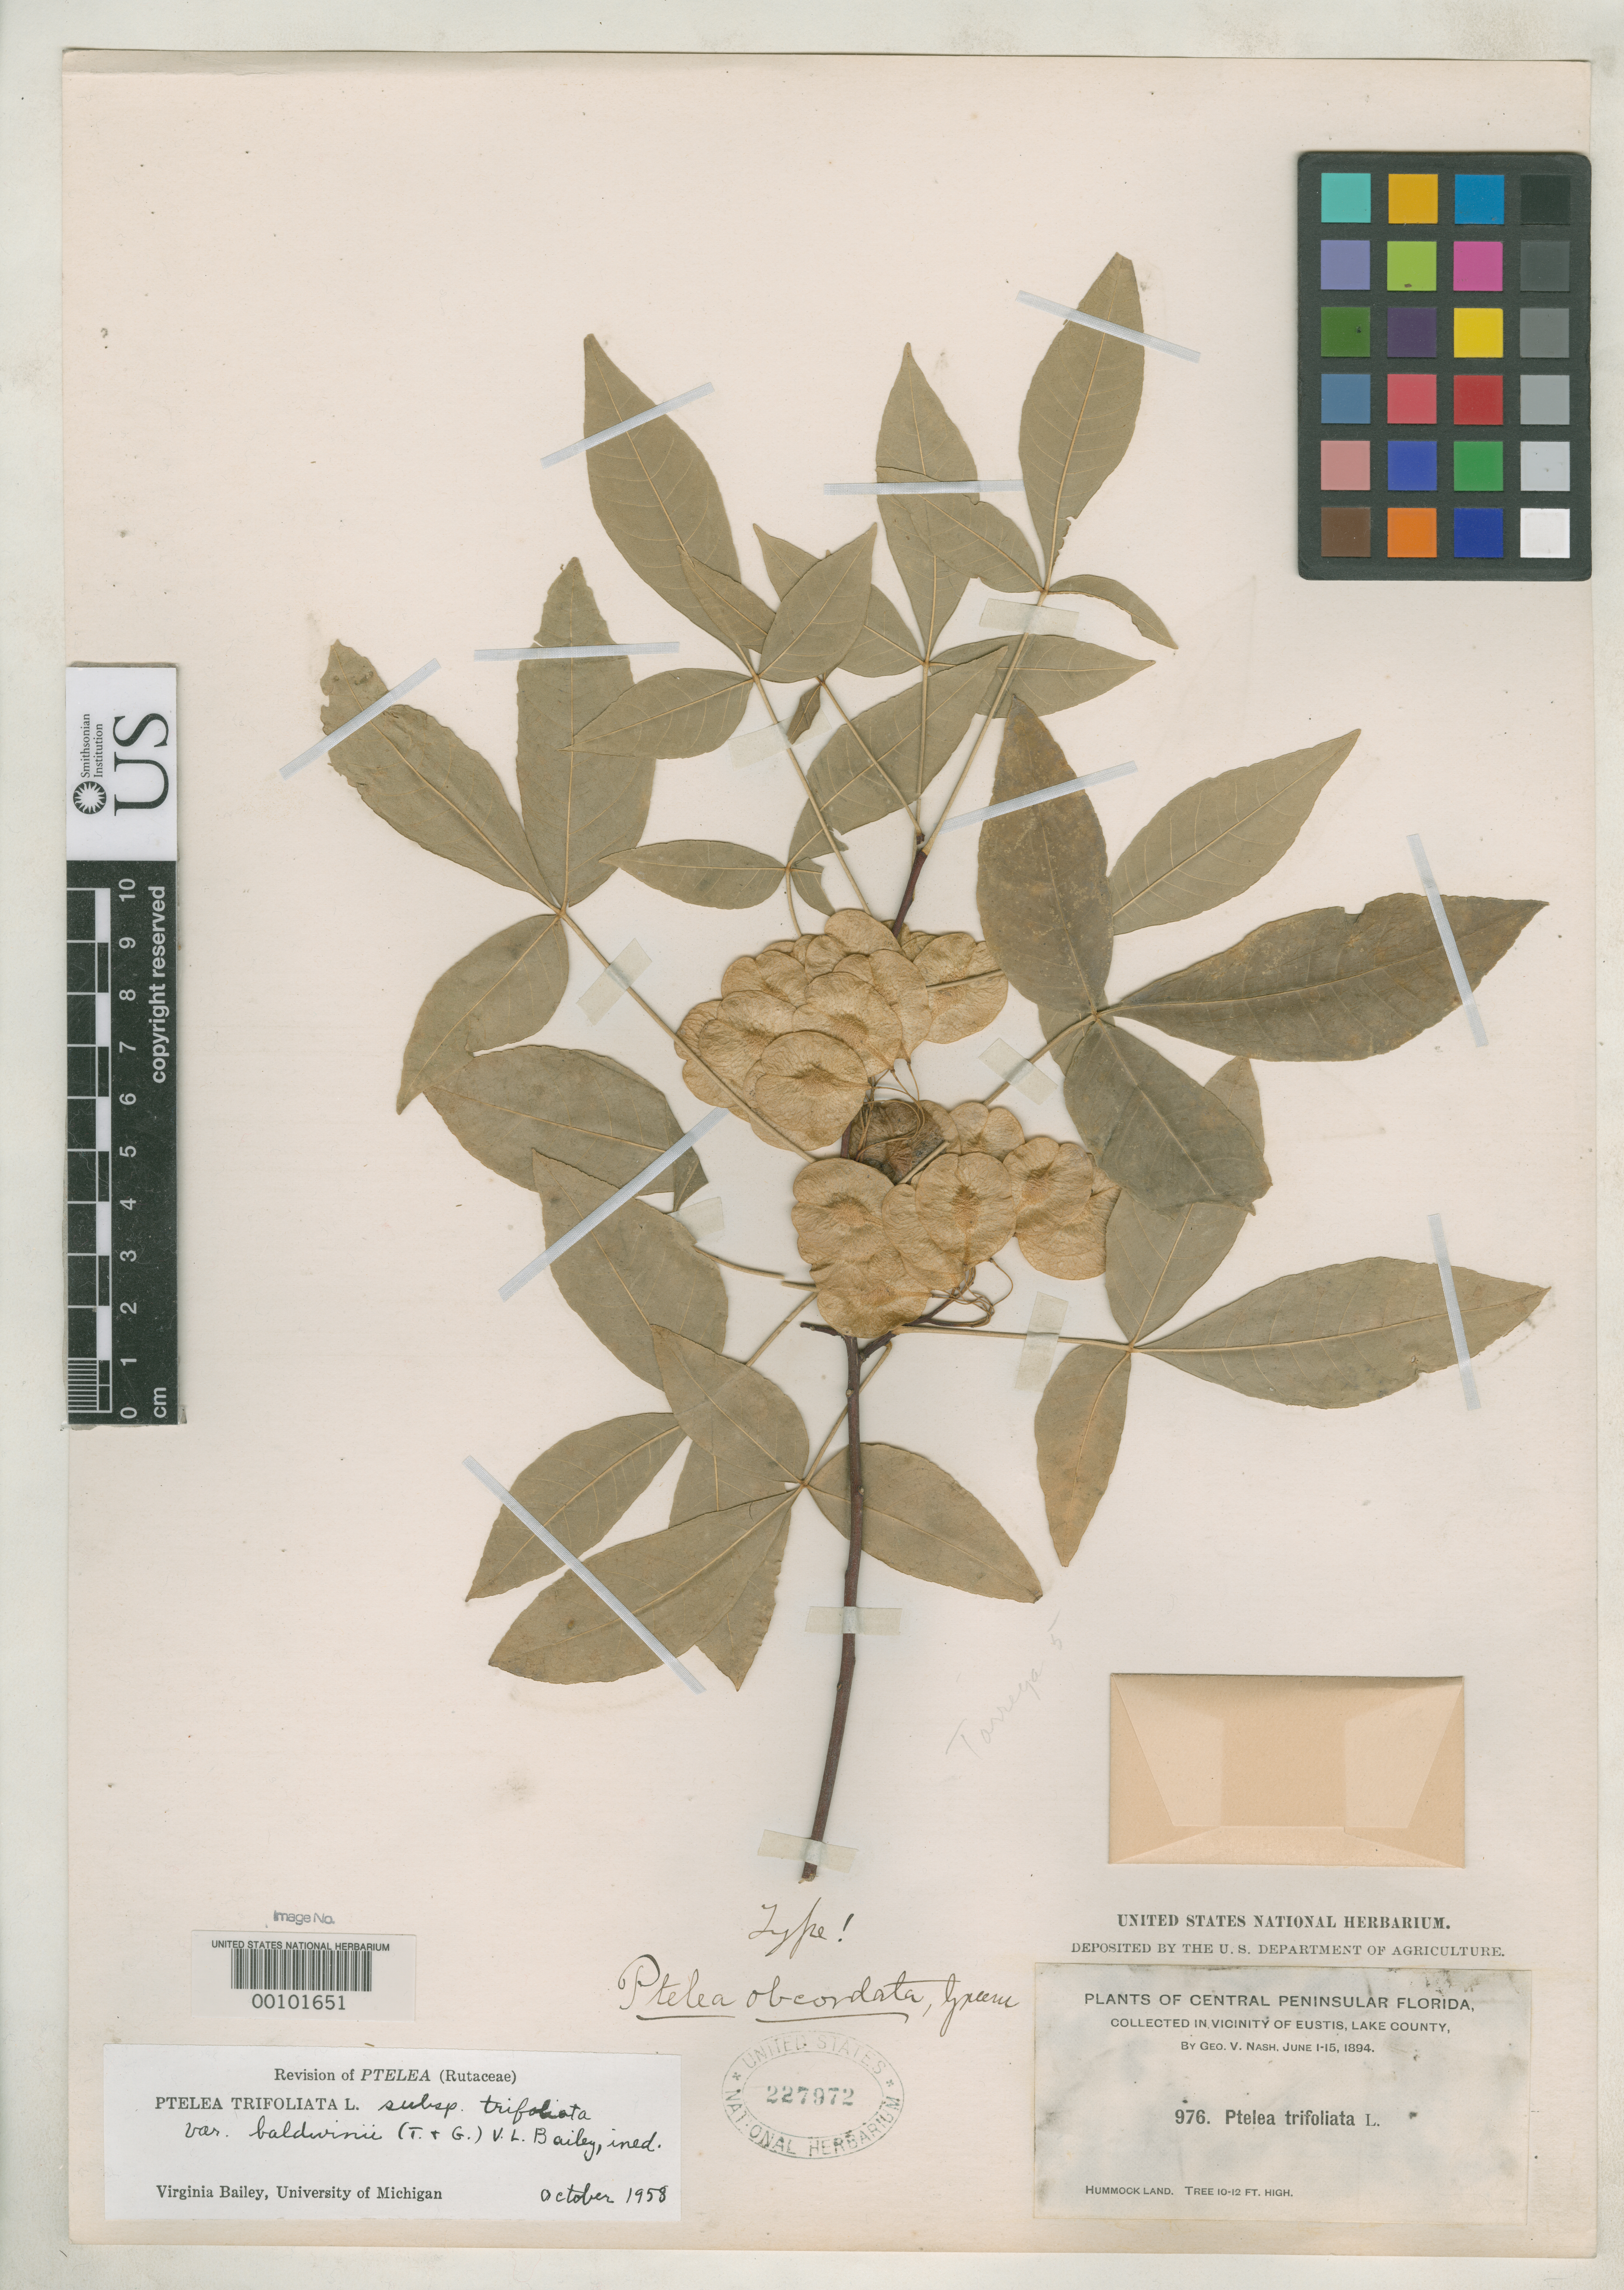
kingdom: Plantae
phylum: Tracheophyta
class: Magnoliopsida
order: Sapindales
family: Rutaceae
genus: Ptelea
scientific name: Ptelea obcordata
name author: Greene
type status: Holotype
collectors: G. V. Nash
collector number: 976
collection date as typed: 01 Jun 1894 to 15 Jun 1894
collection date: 1894-06-01/1894-06-15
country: United States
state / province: Florida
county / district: Lake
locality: Vicinity of Eustis.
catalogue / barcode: US 227972